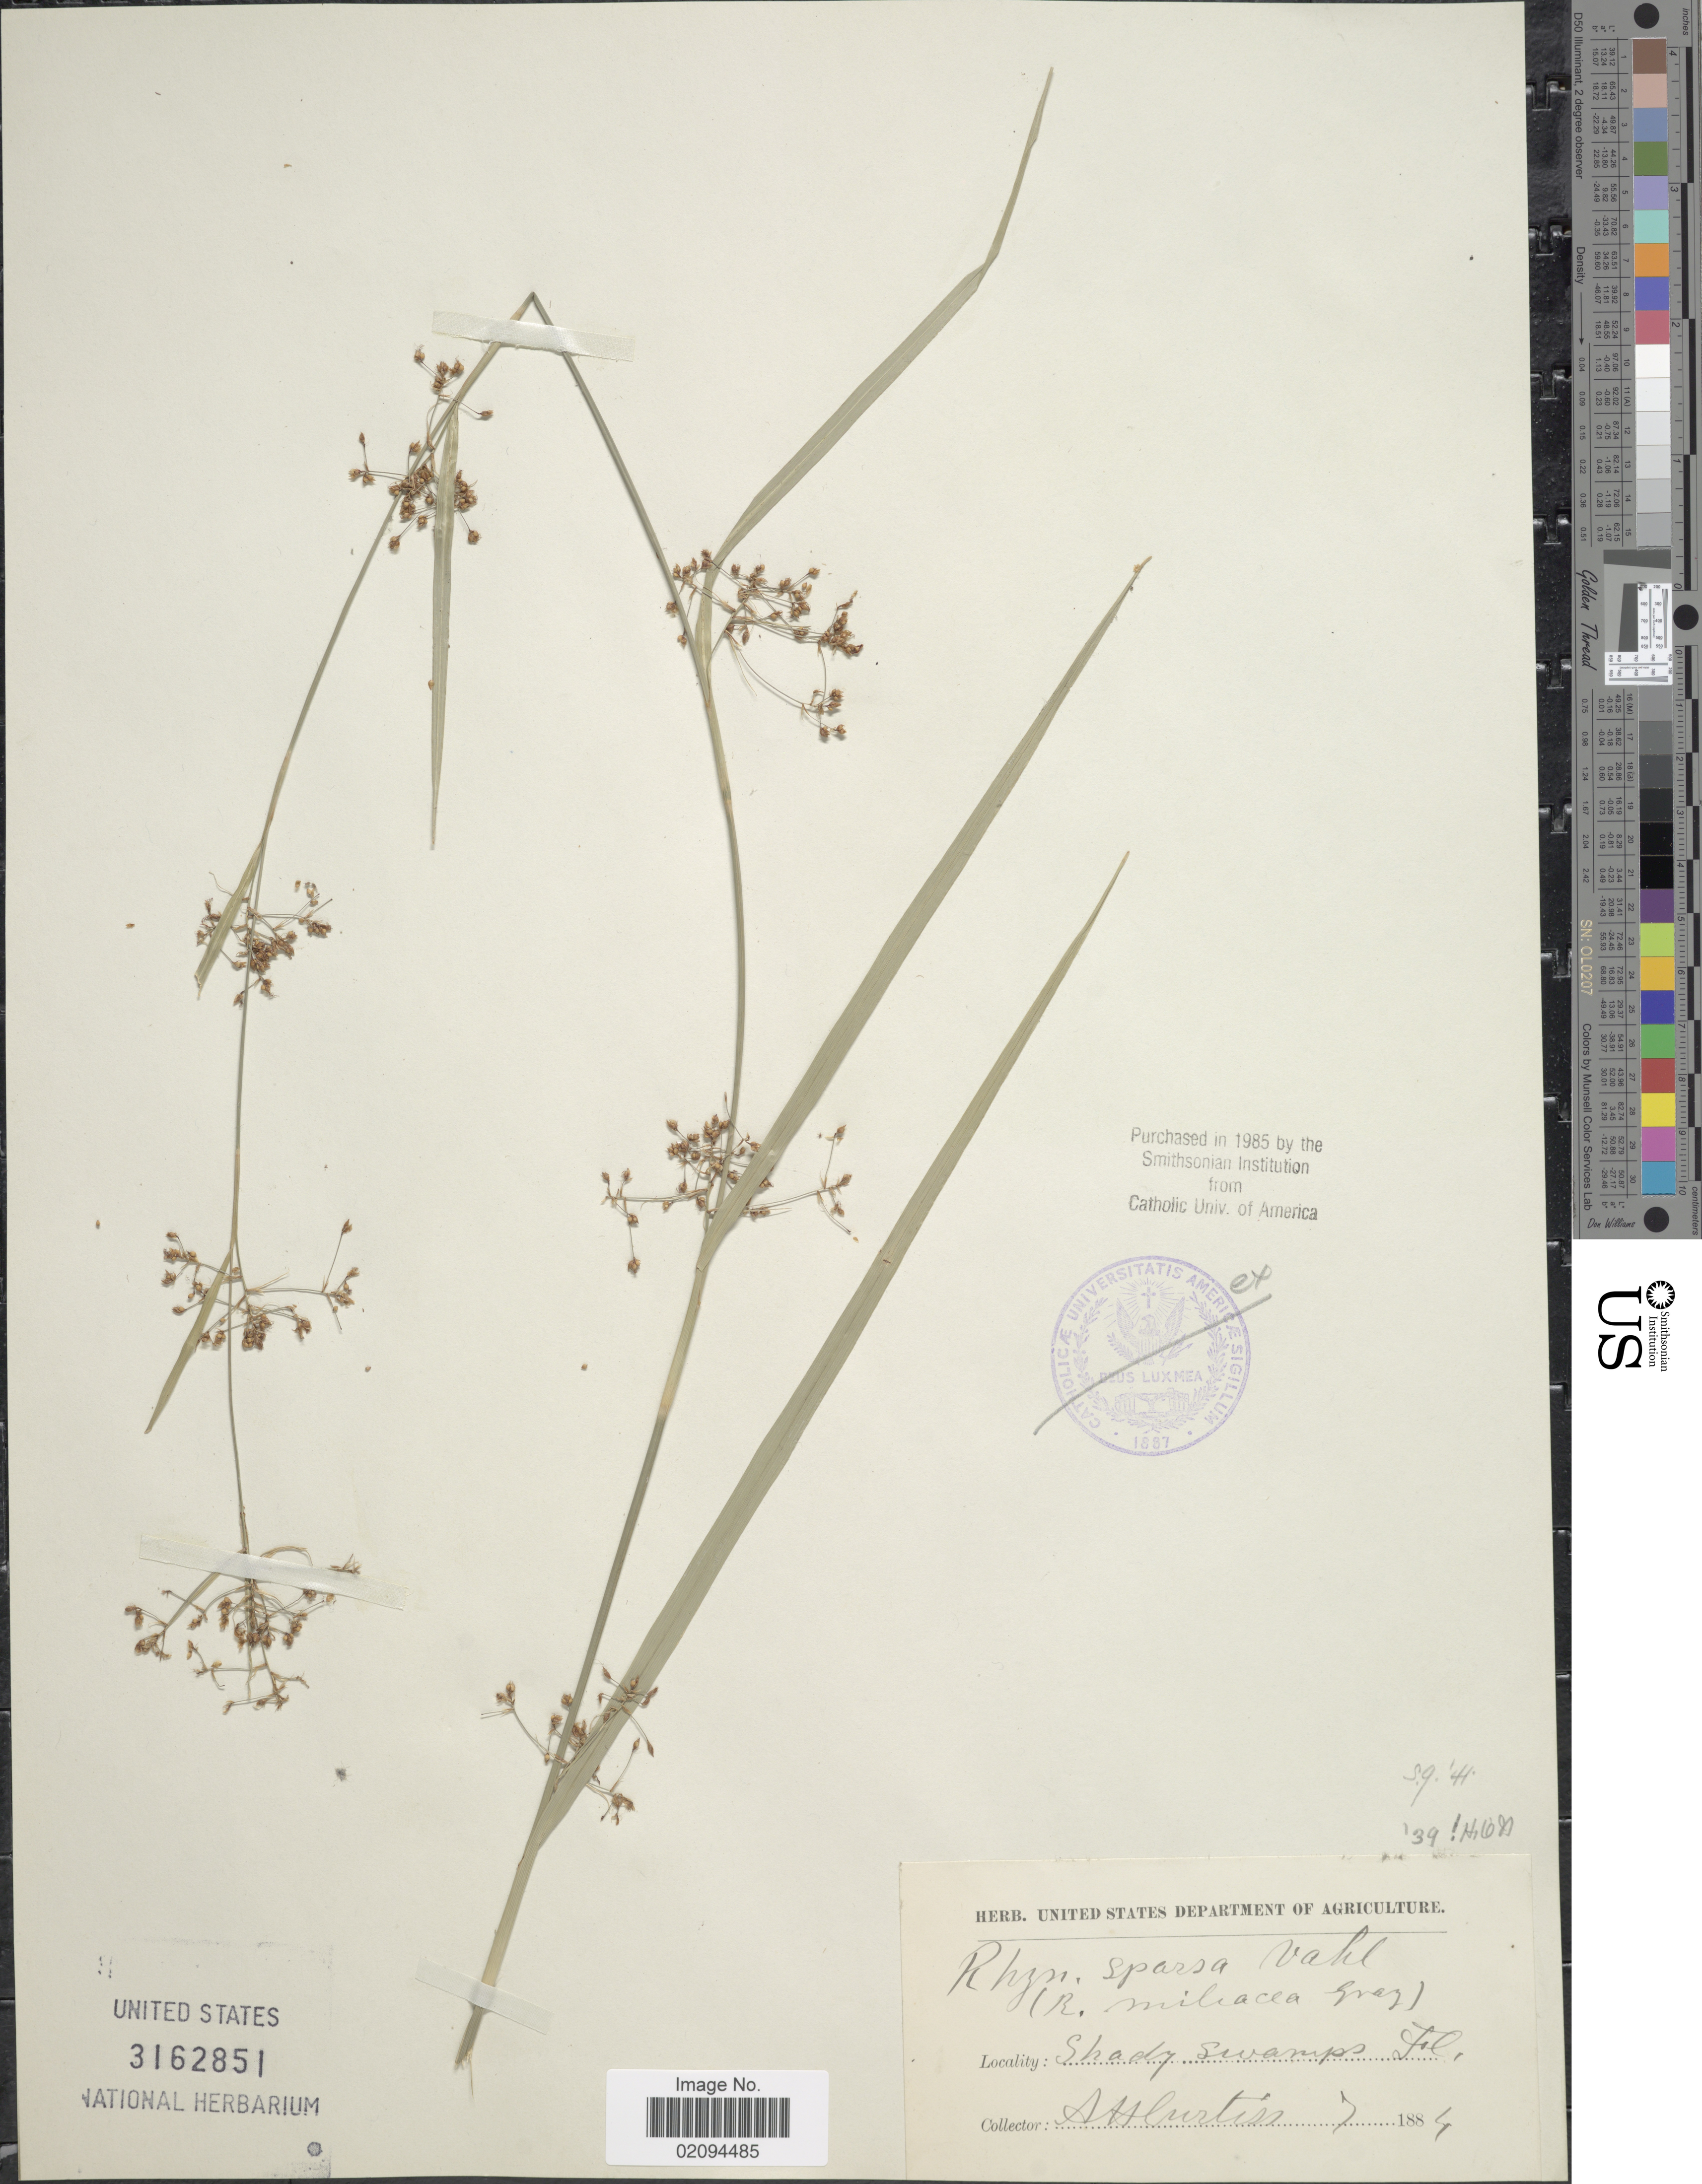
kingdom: Plantae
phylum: Tracheophyta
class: Liliopsida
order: Poales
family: Cyperaceae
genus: Rhynchospora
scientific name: Rhynchospora miliacea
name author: (Lam.) A. Gray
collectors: A. H. Curtiss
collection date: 1884-07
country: United States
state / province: Florida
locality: Shady swamps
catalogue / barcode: US 3162851